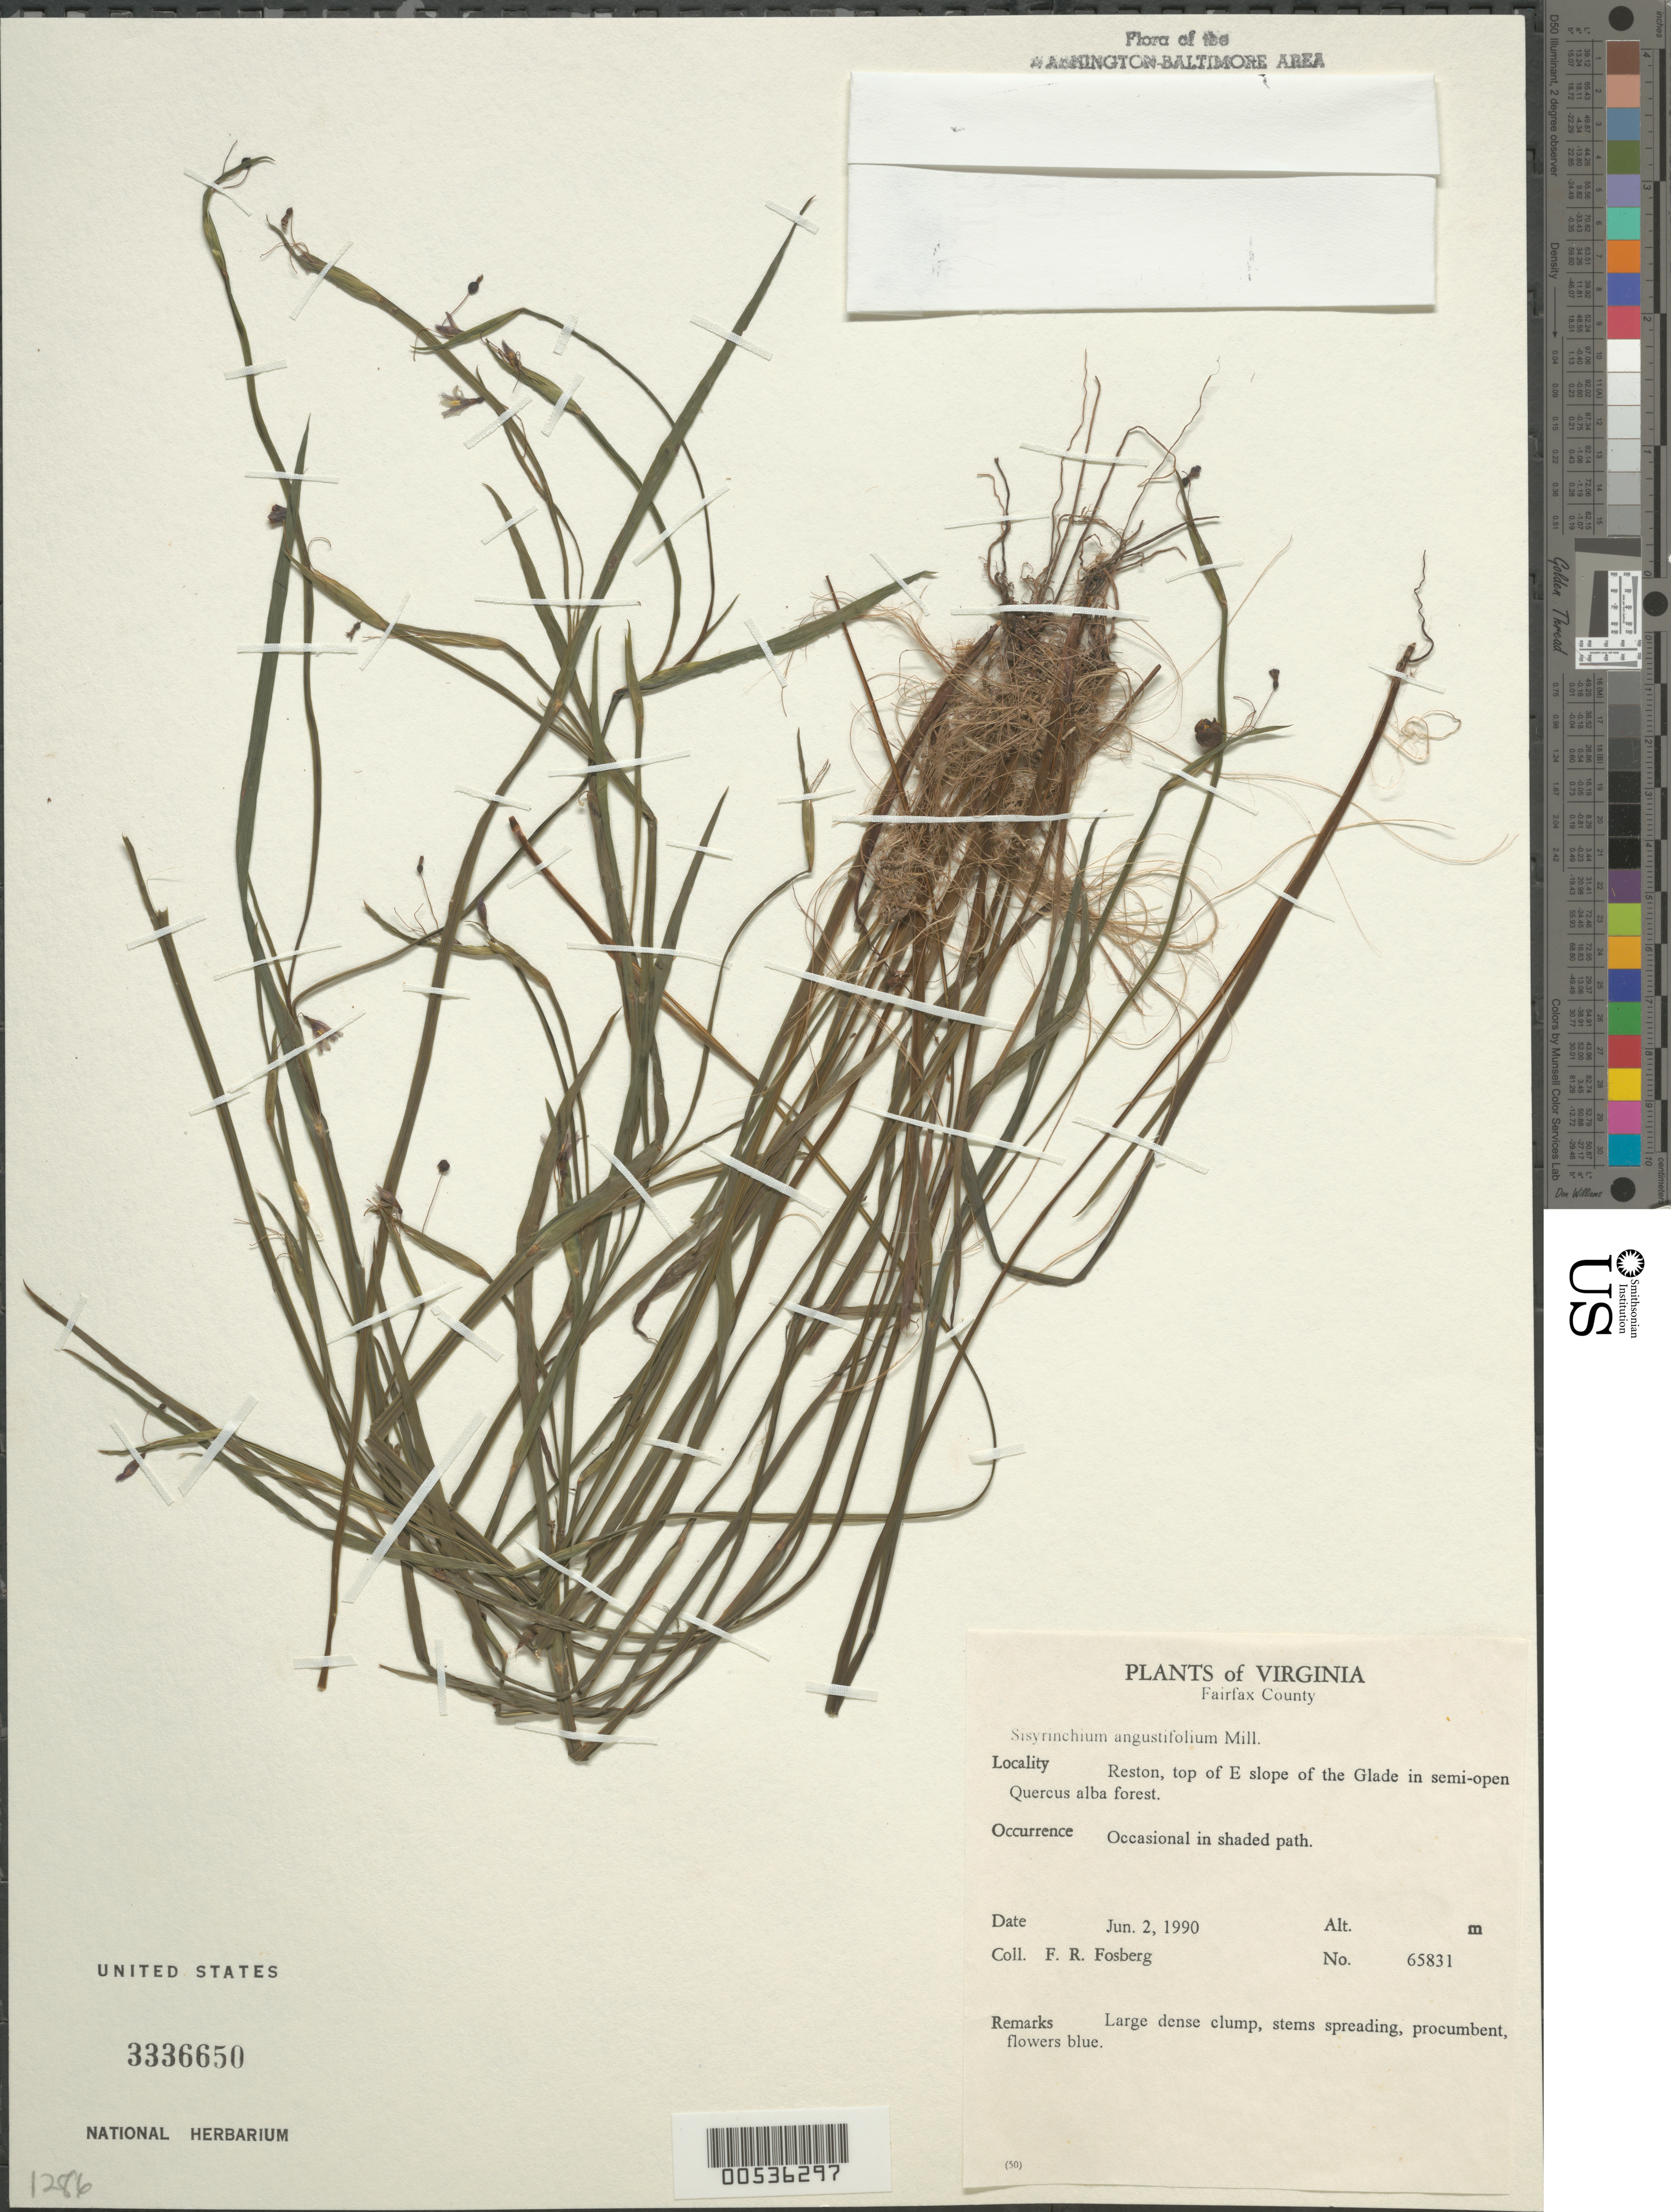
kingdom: Plantae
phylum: Tracheophyta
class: Liliopsida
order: Asparagales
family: Iridaceae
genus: Sisyrinchium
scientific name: Sisyrinchium angustifolium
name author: Mill.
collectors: F. R. Fosberg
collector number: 65831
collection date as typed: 02 Jun 1990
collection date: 1990-06-02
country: United States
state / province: Virginia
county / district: Fairfax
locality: Reston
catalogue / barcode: US 3336650